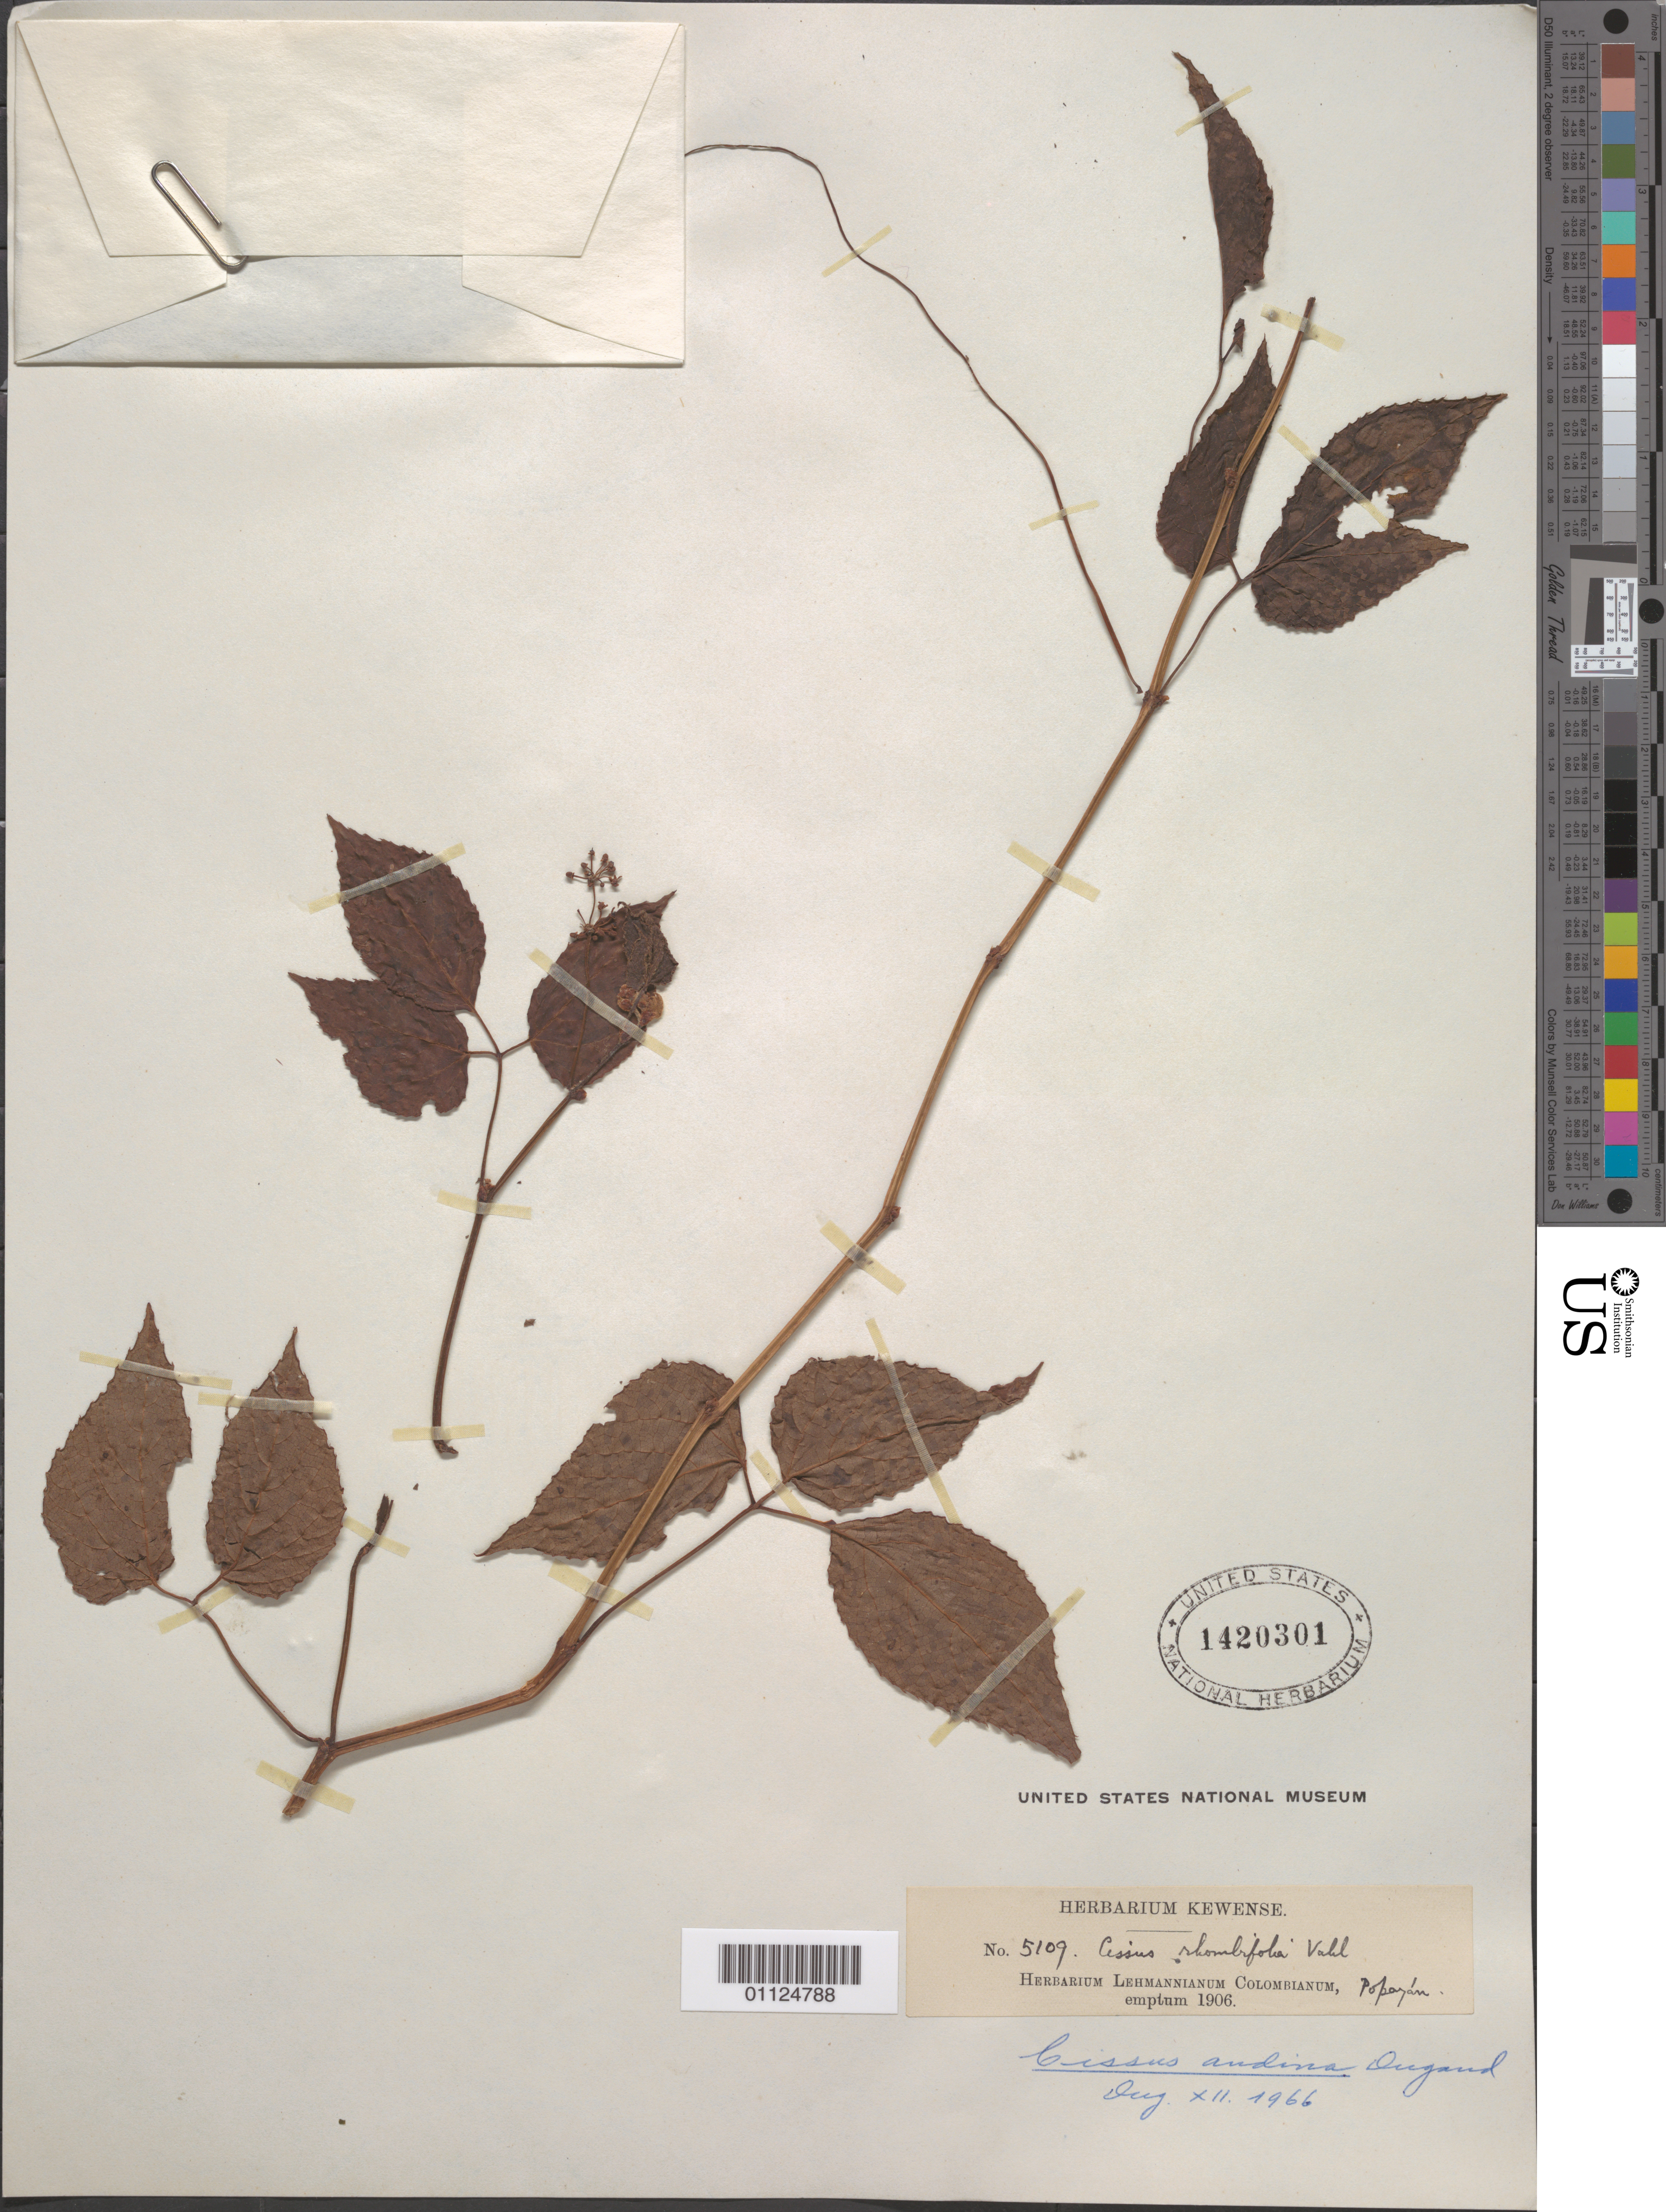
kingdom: Plantae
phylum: Tracheophyta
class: Magnoliopsida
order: Vitales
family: Vitaceae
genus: Cissus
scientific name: Cissus andina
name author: Dugand G.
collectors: ex herb. Lehmannianum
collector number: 5109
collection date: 1906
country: Colombia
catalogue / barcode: US 1420301